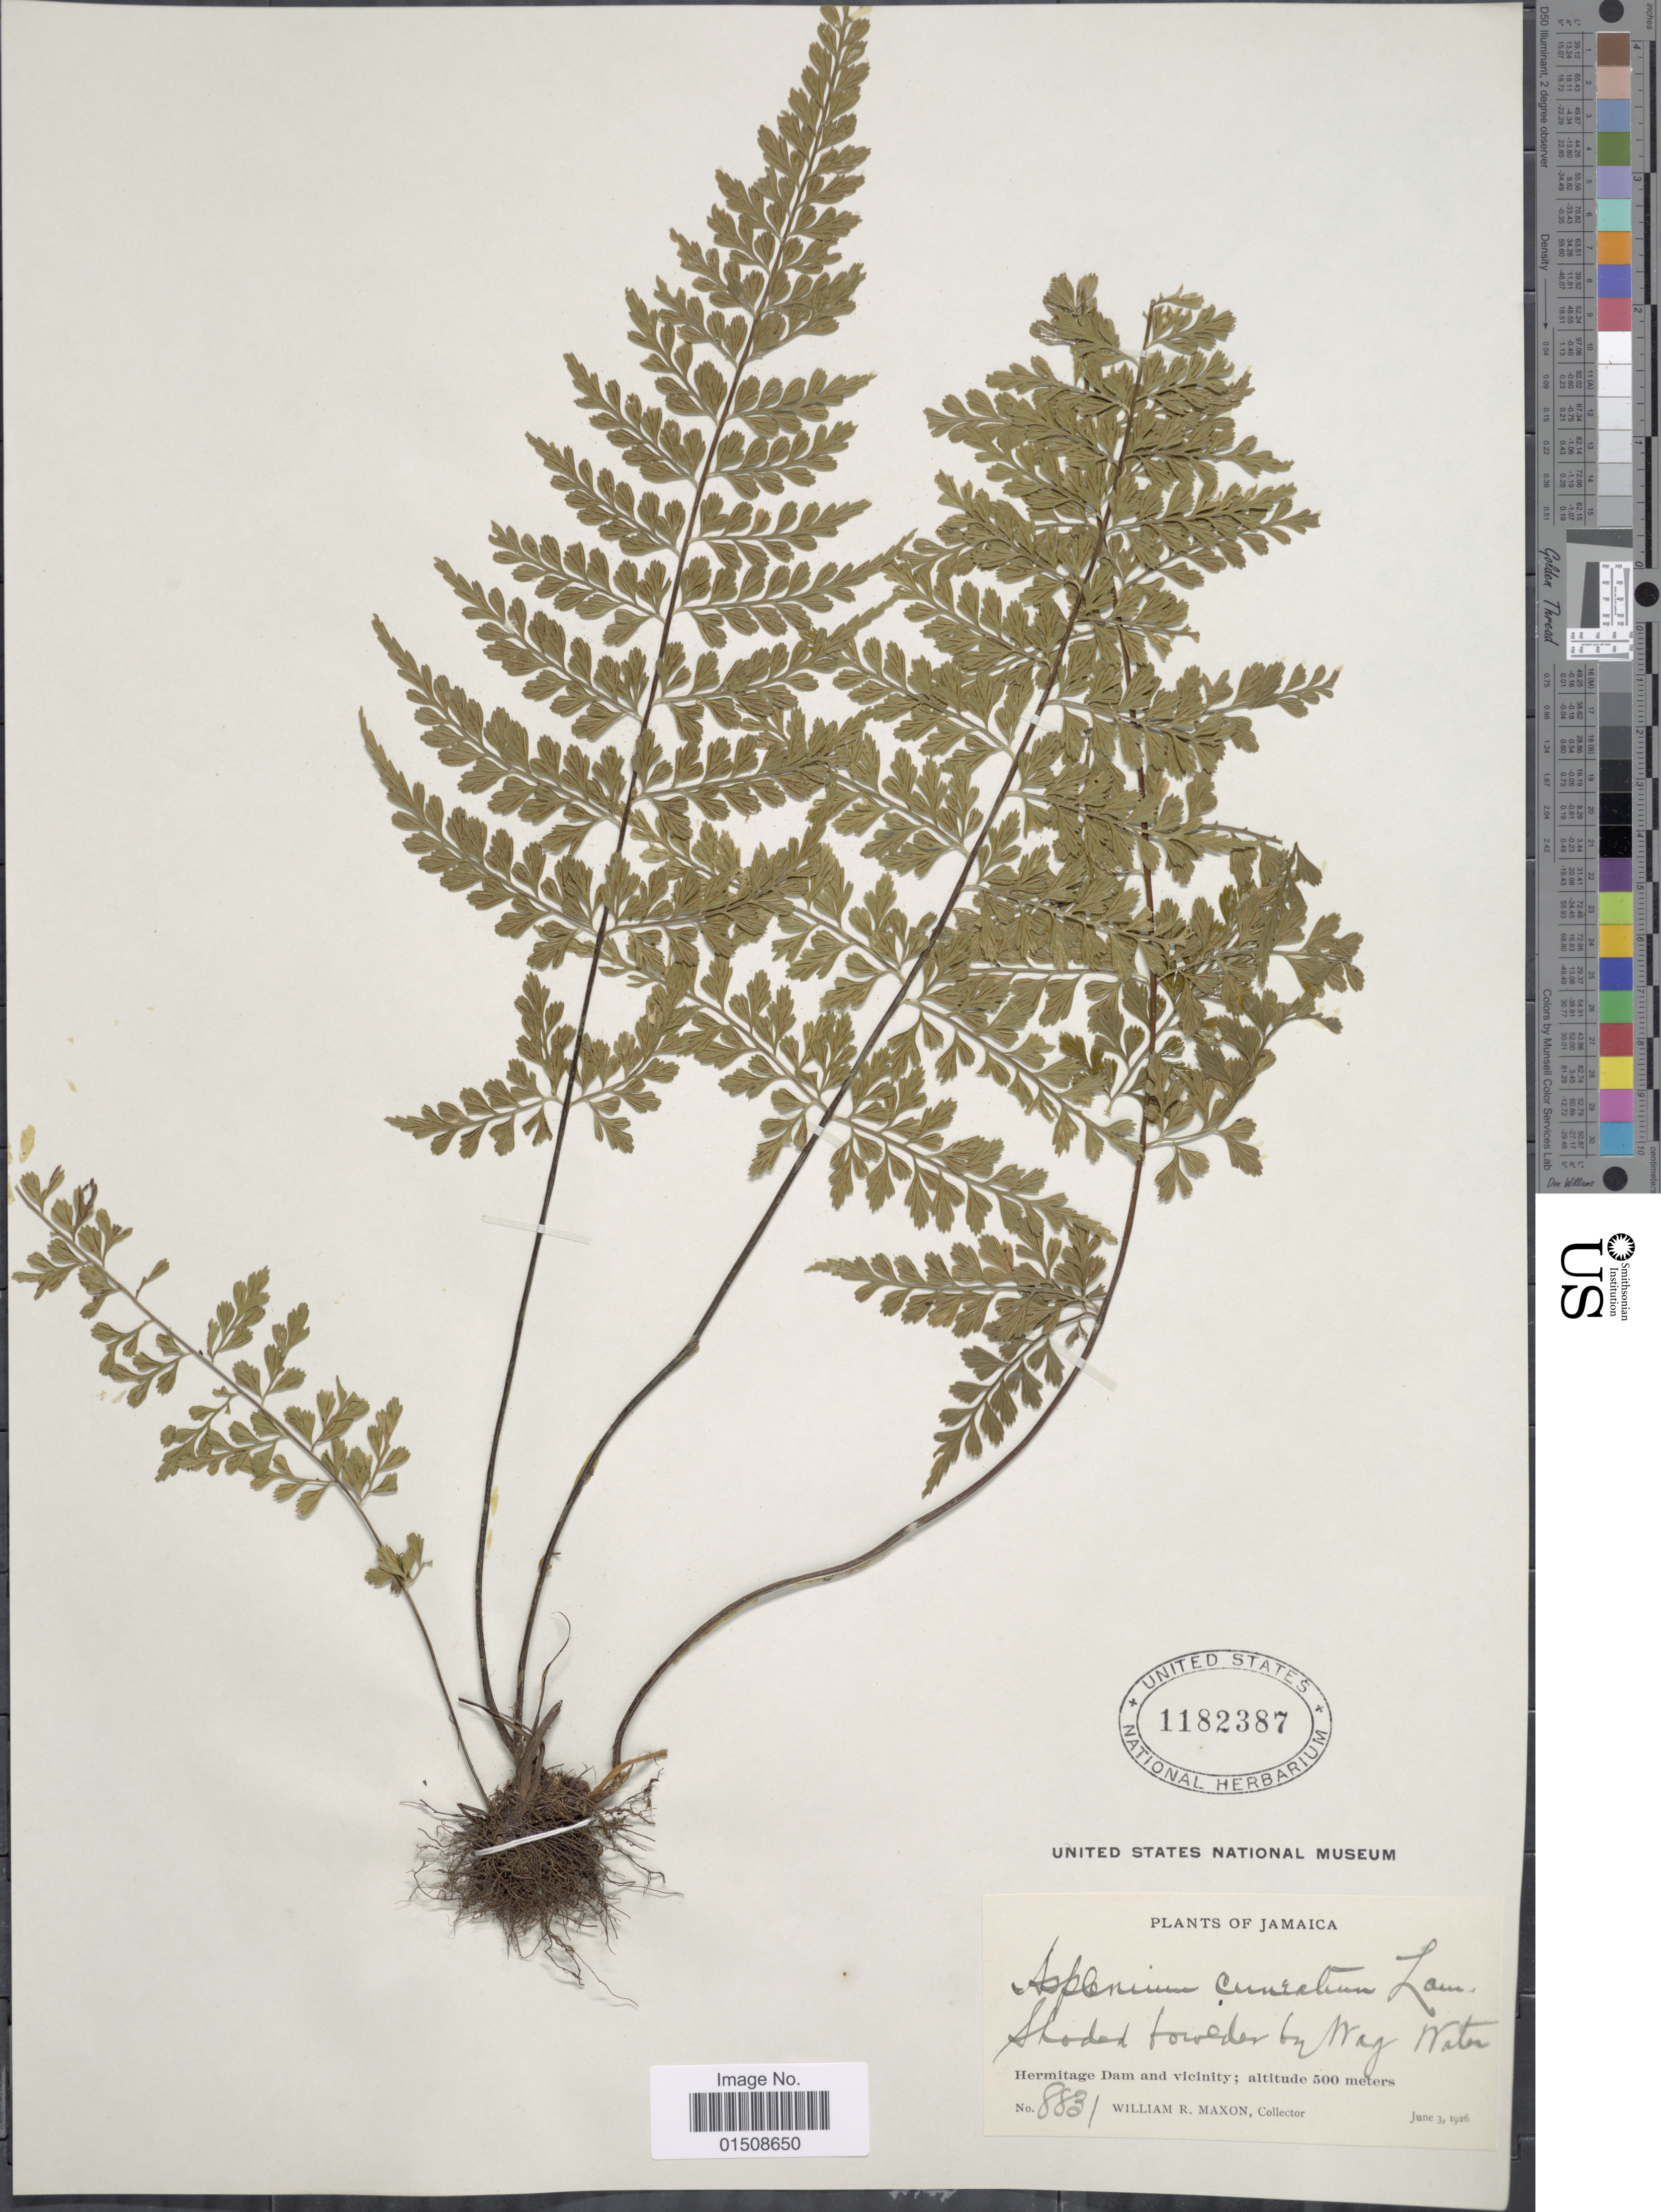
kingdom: Plantae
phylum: Tracheophyta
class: Polypodiopsida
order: Polypodiales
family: Aspleniaceae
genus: Asplenium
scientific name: Asplenium cuneatum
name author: Lam.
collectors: W. R. Maxon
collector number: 8831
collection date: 1926-06-03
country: Jamaica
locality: Hermitage Dam and vicinity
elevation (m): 500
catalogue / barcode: US 1182387